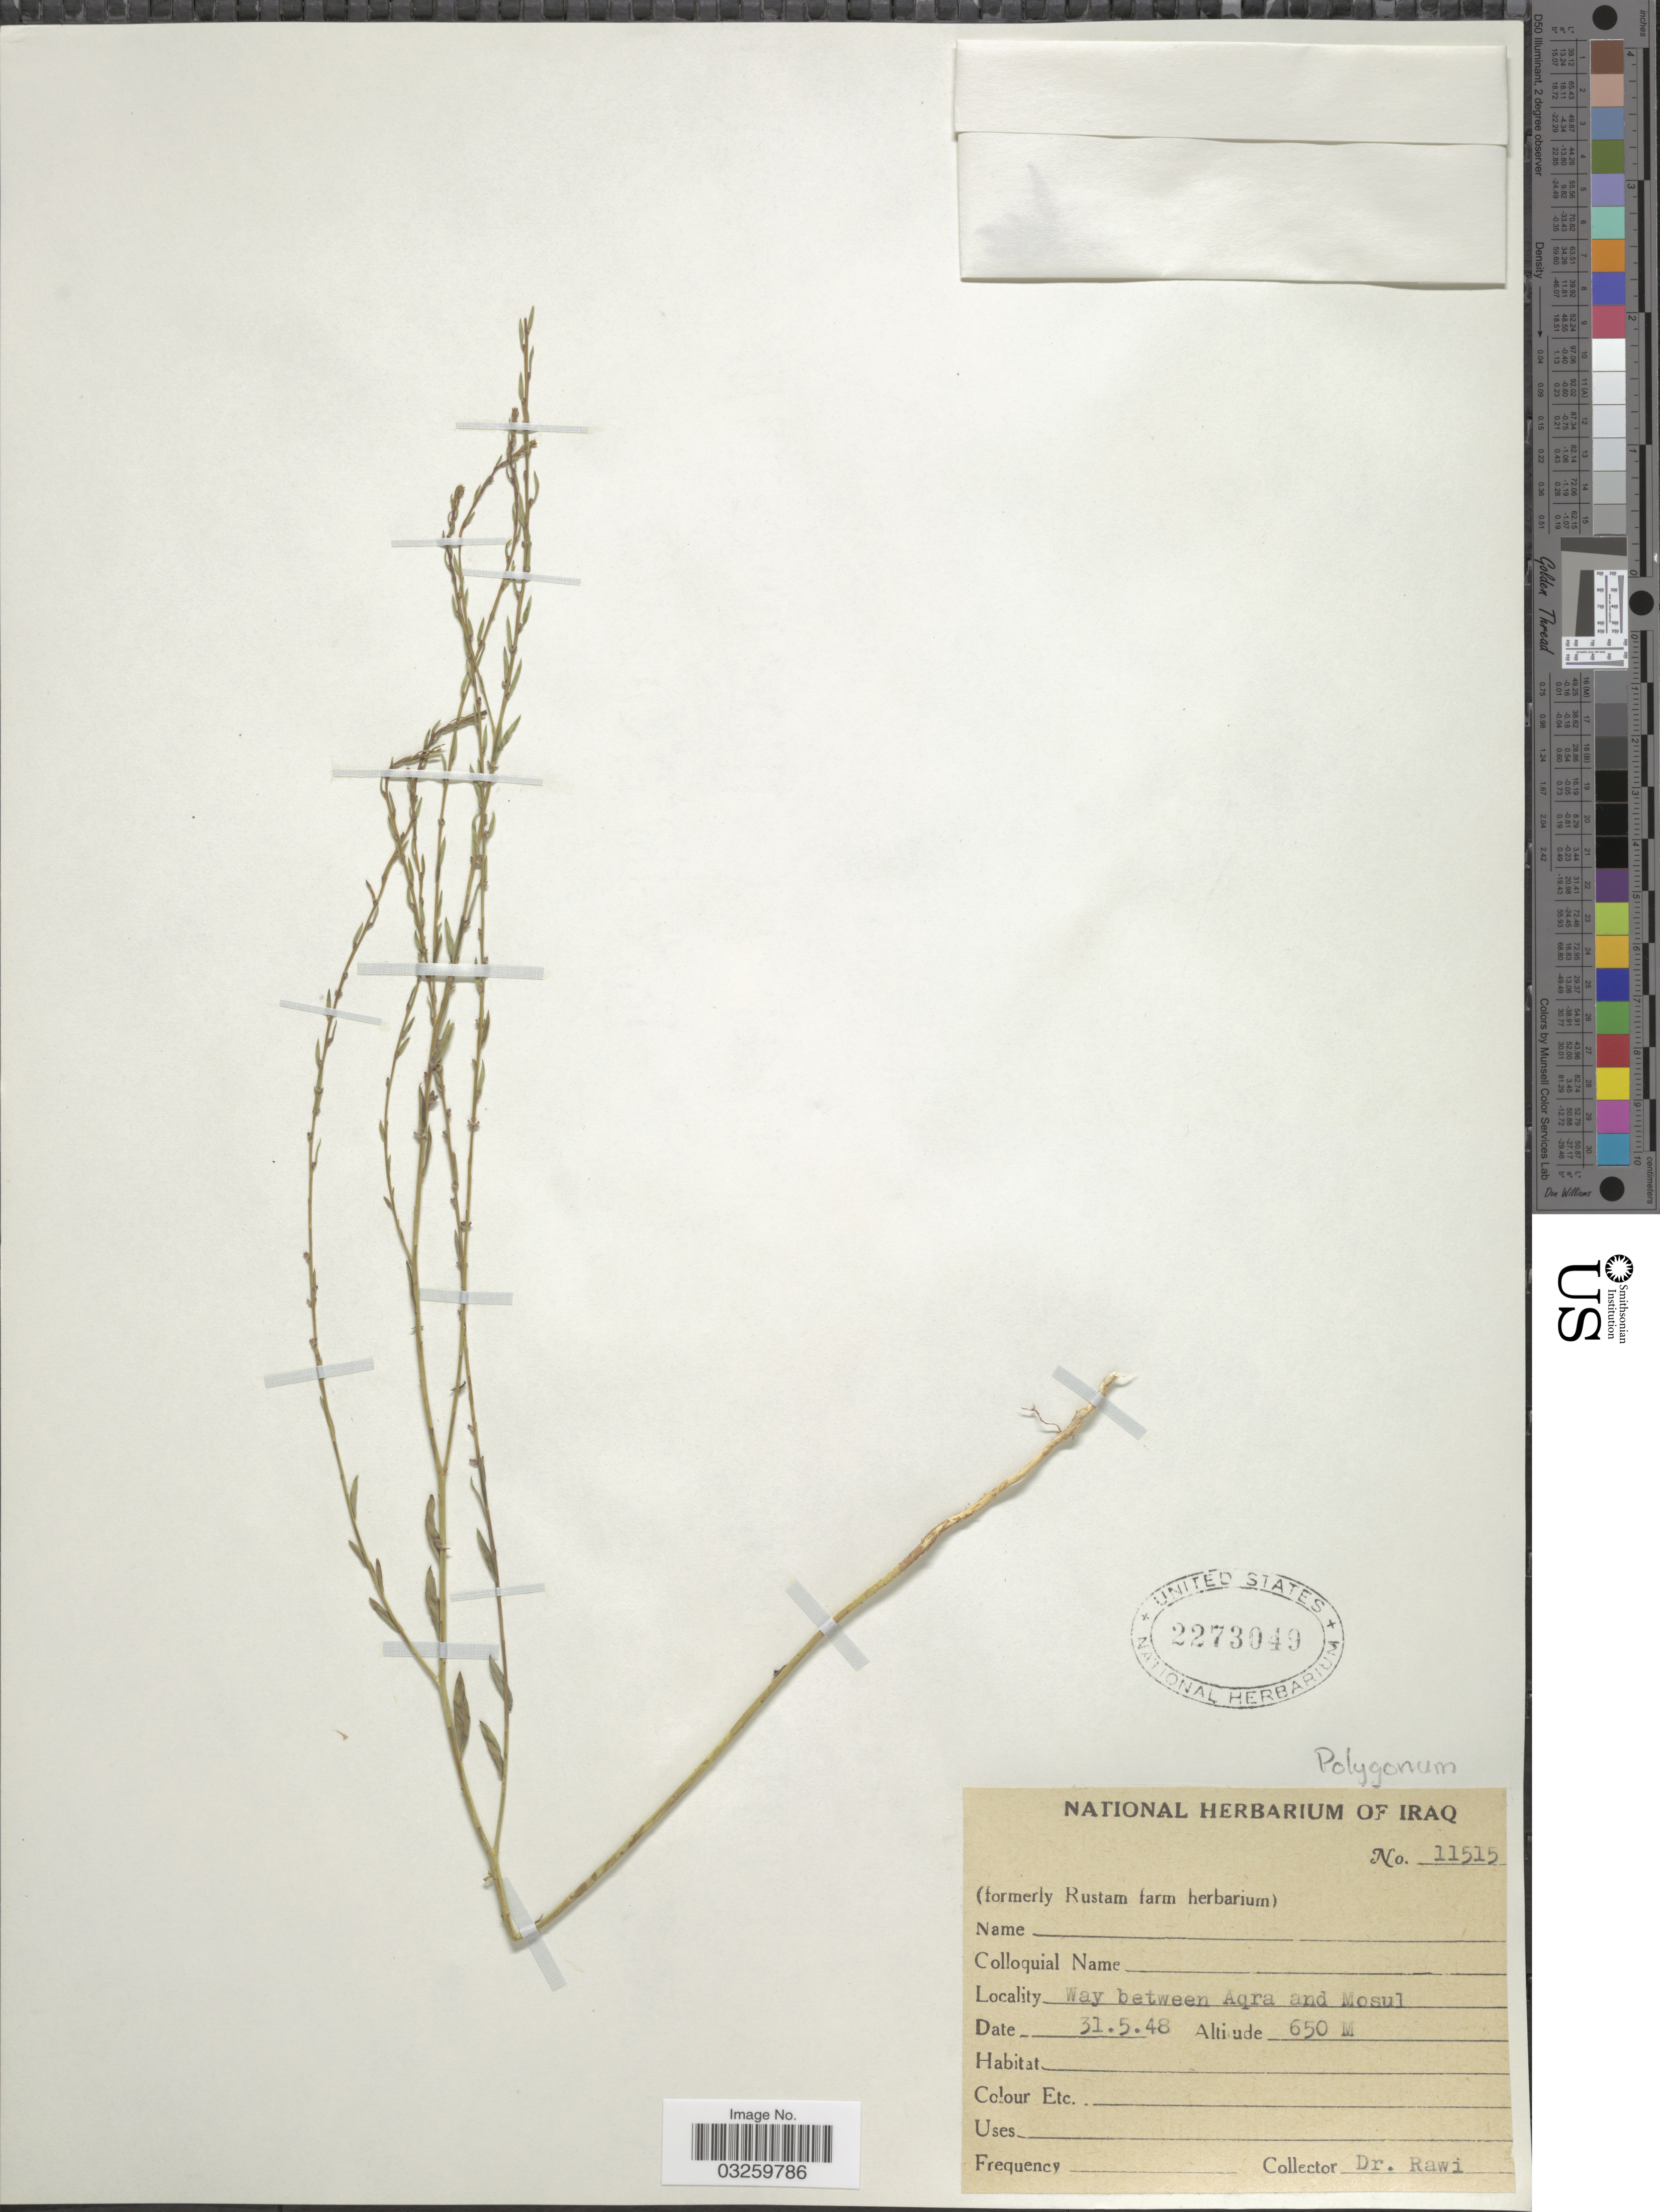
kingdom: Plantae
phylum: Tracheophyta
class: Magnoliopsida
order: Caryophyllales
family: Polygonaceae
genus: Polygonum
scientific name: Polygonum sp.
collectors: -. Rawi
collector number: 11515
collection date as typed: Transcribed d/m/y: 31/5/48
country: Iraq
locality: Way between Aqra and Mosul.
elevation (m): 650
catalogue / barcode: US 2273049